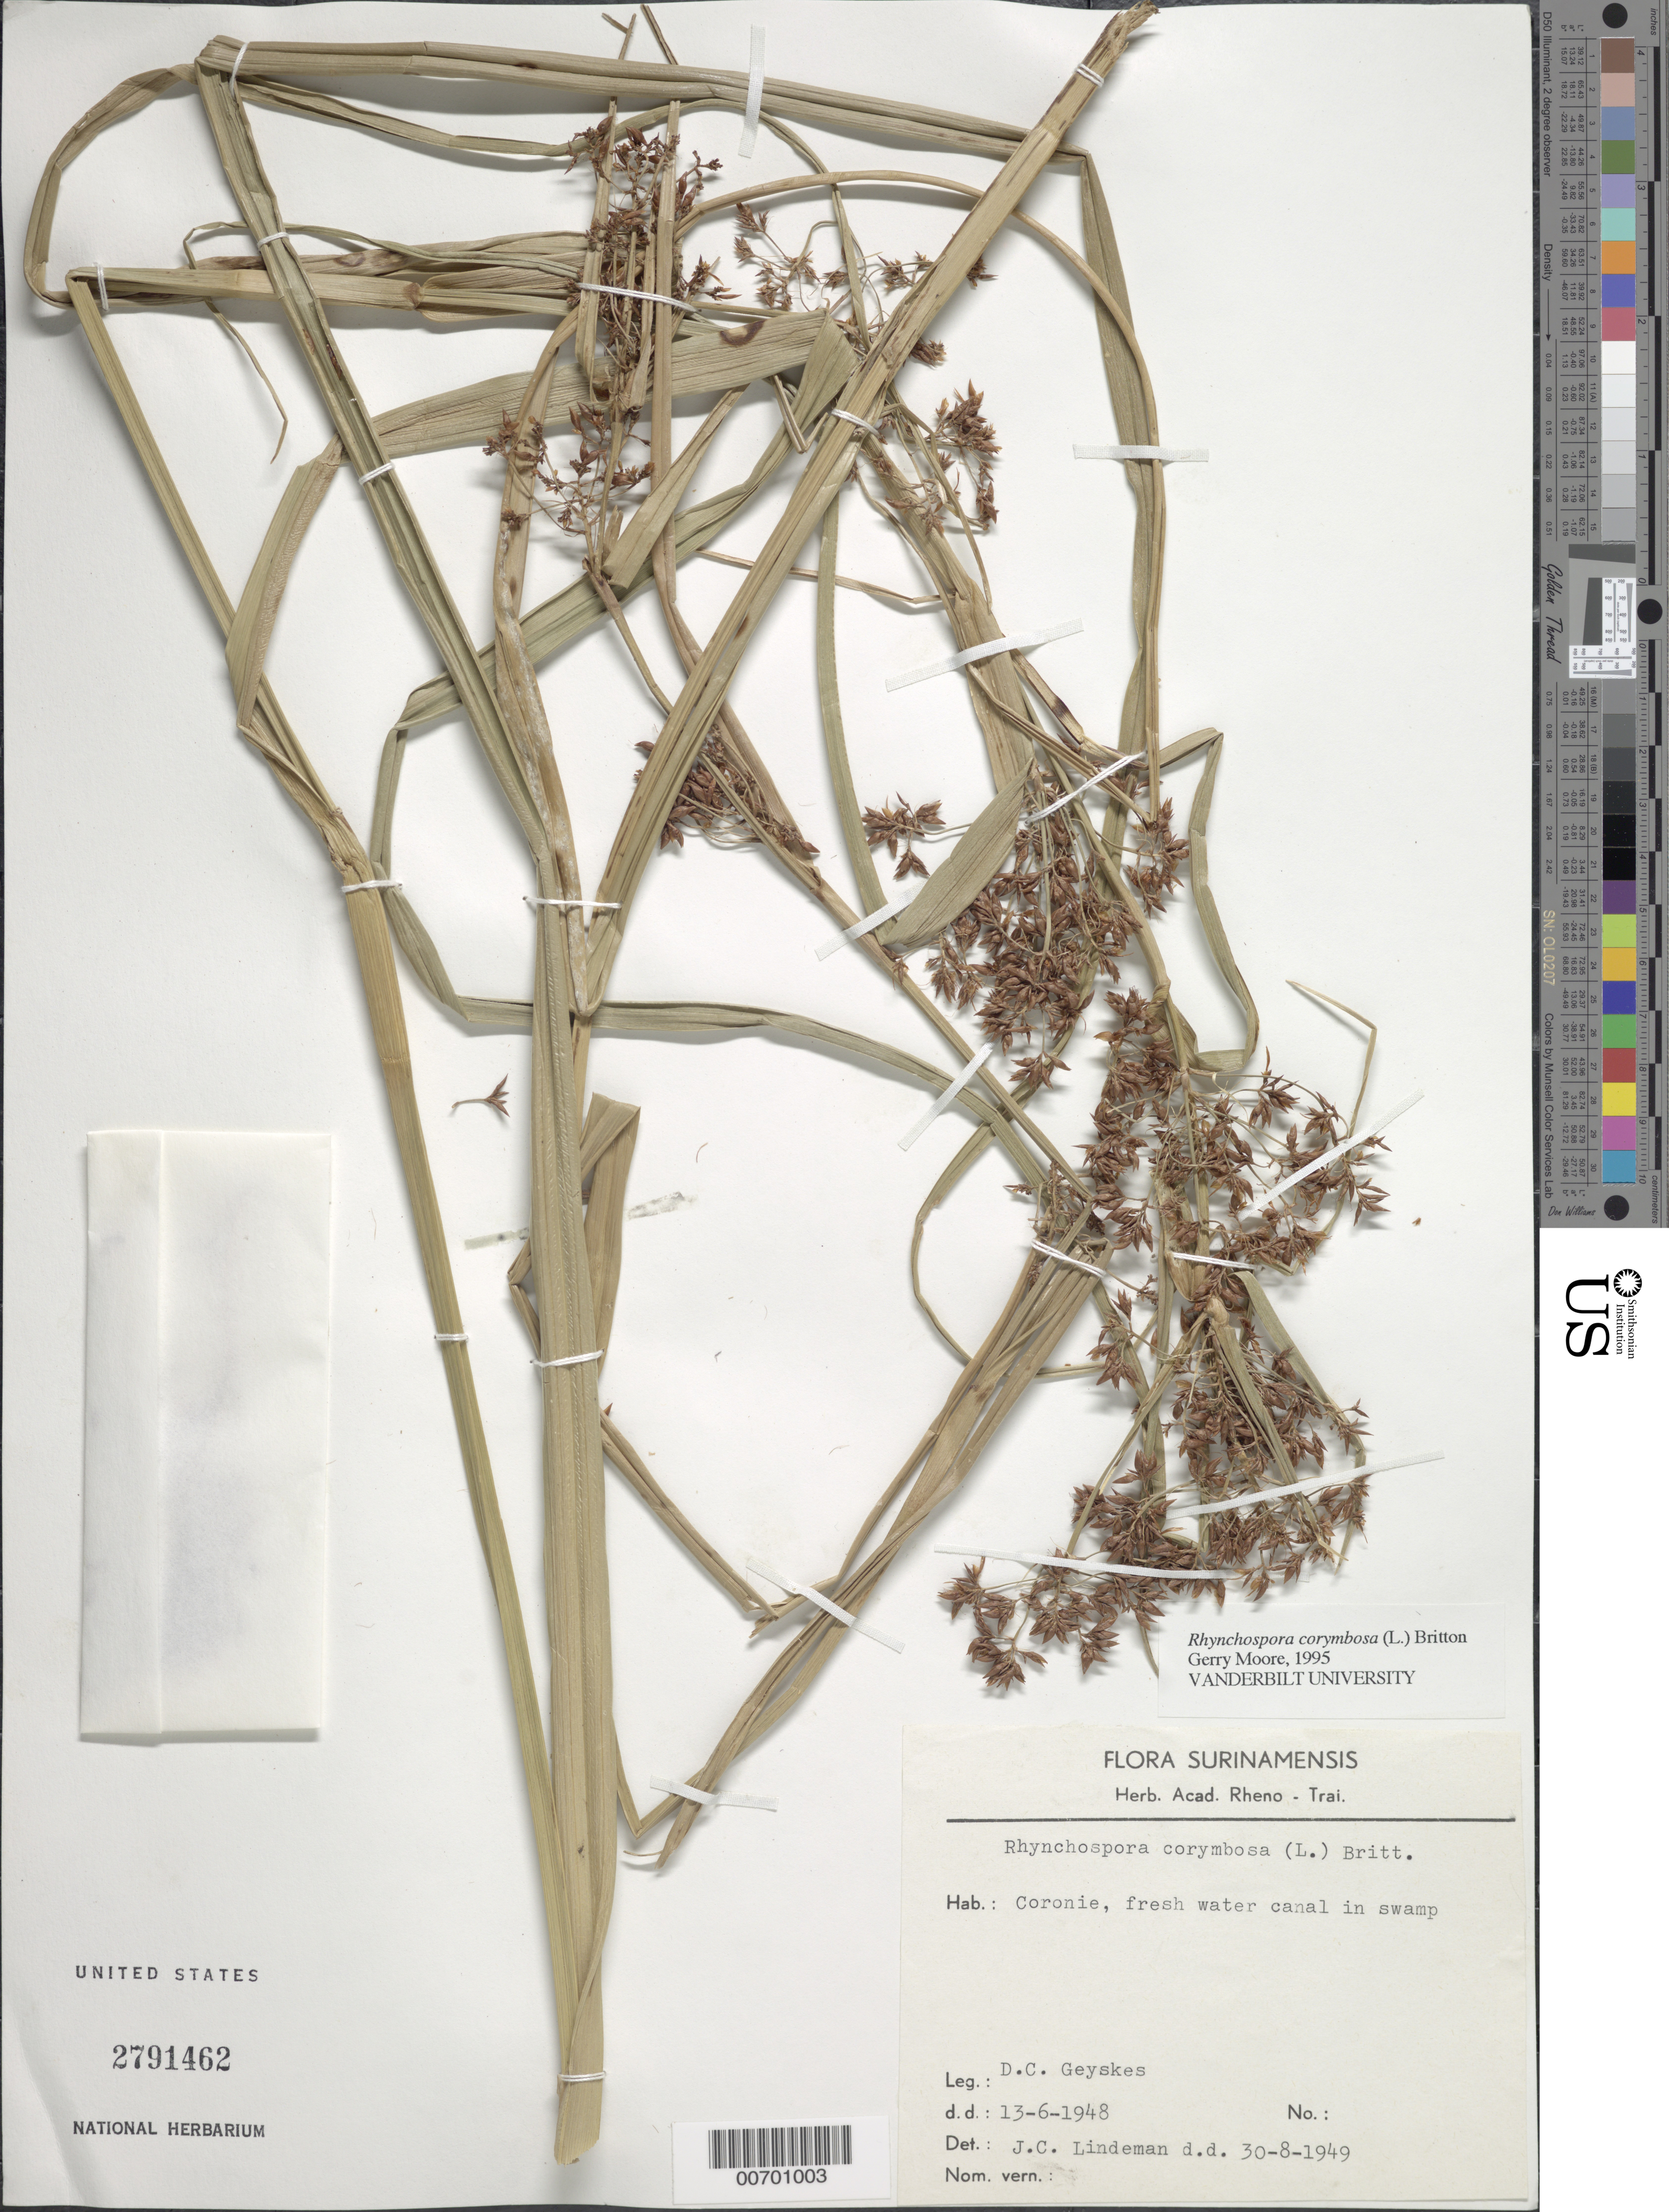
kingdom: Plantae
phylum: Tracheophyta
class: Liliopsida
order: Poales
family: Cyperaceae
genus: Rhynchospora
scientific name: Rhynchospora corymbosa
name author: (L.) Britton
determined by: Lindeman, J. C.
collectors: D. Geijskes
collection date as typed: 13-Jun-48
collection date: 1948-06-13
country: Suriname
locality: Coronie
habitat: Fresh water canal in swamp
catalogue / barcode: US 2791462